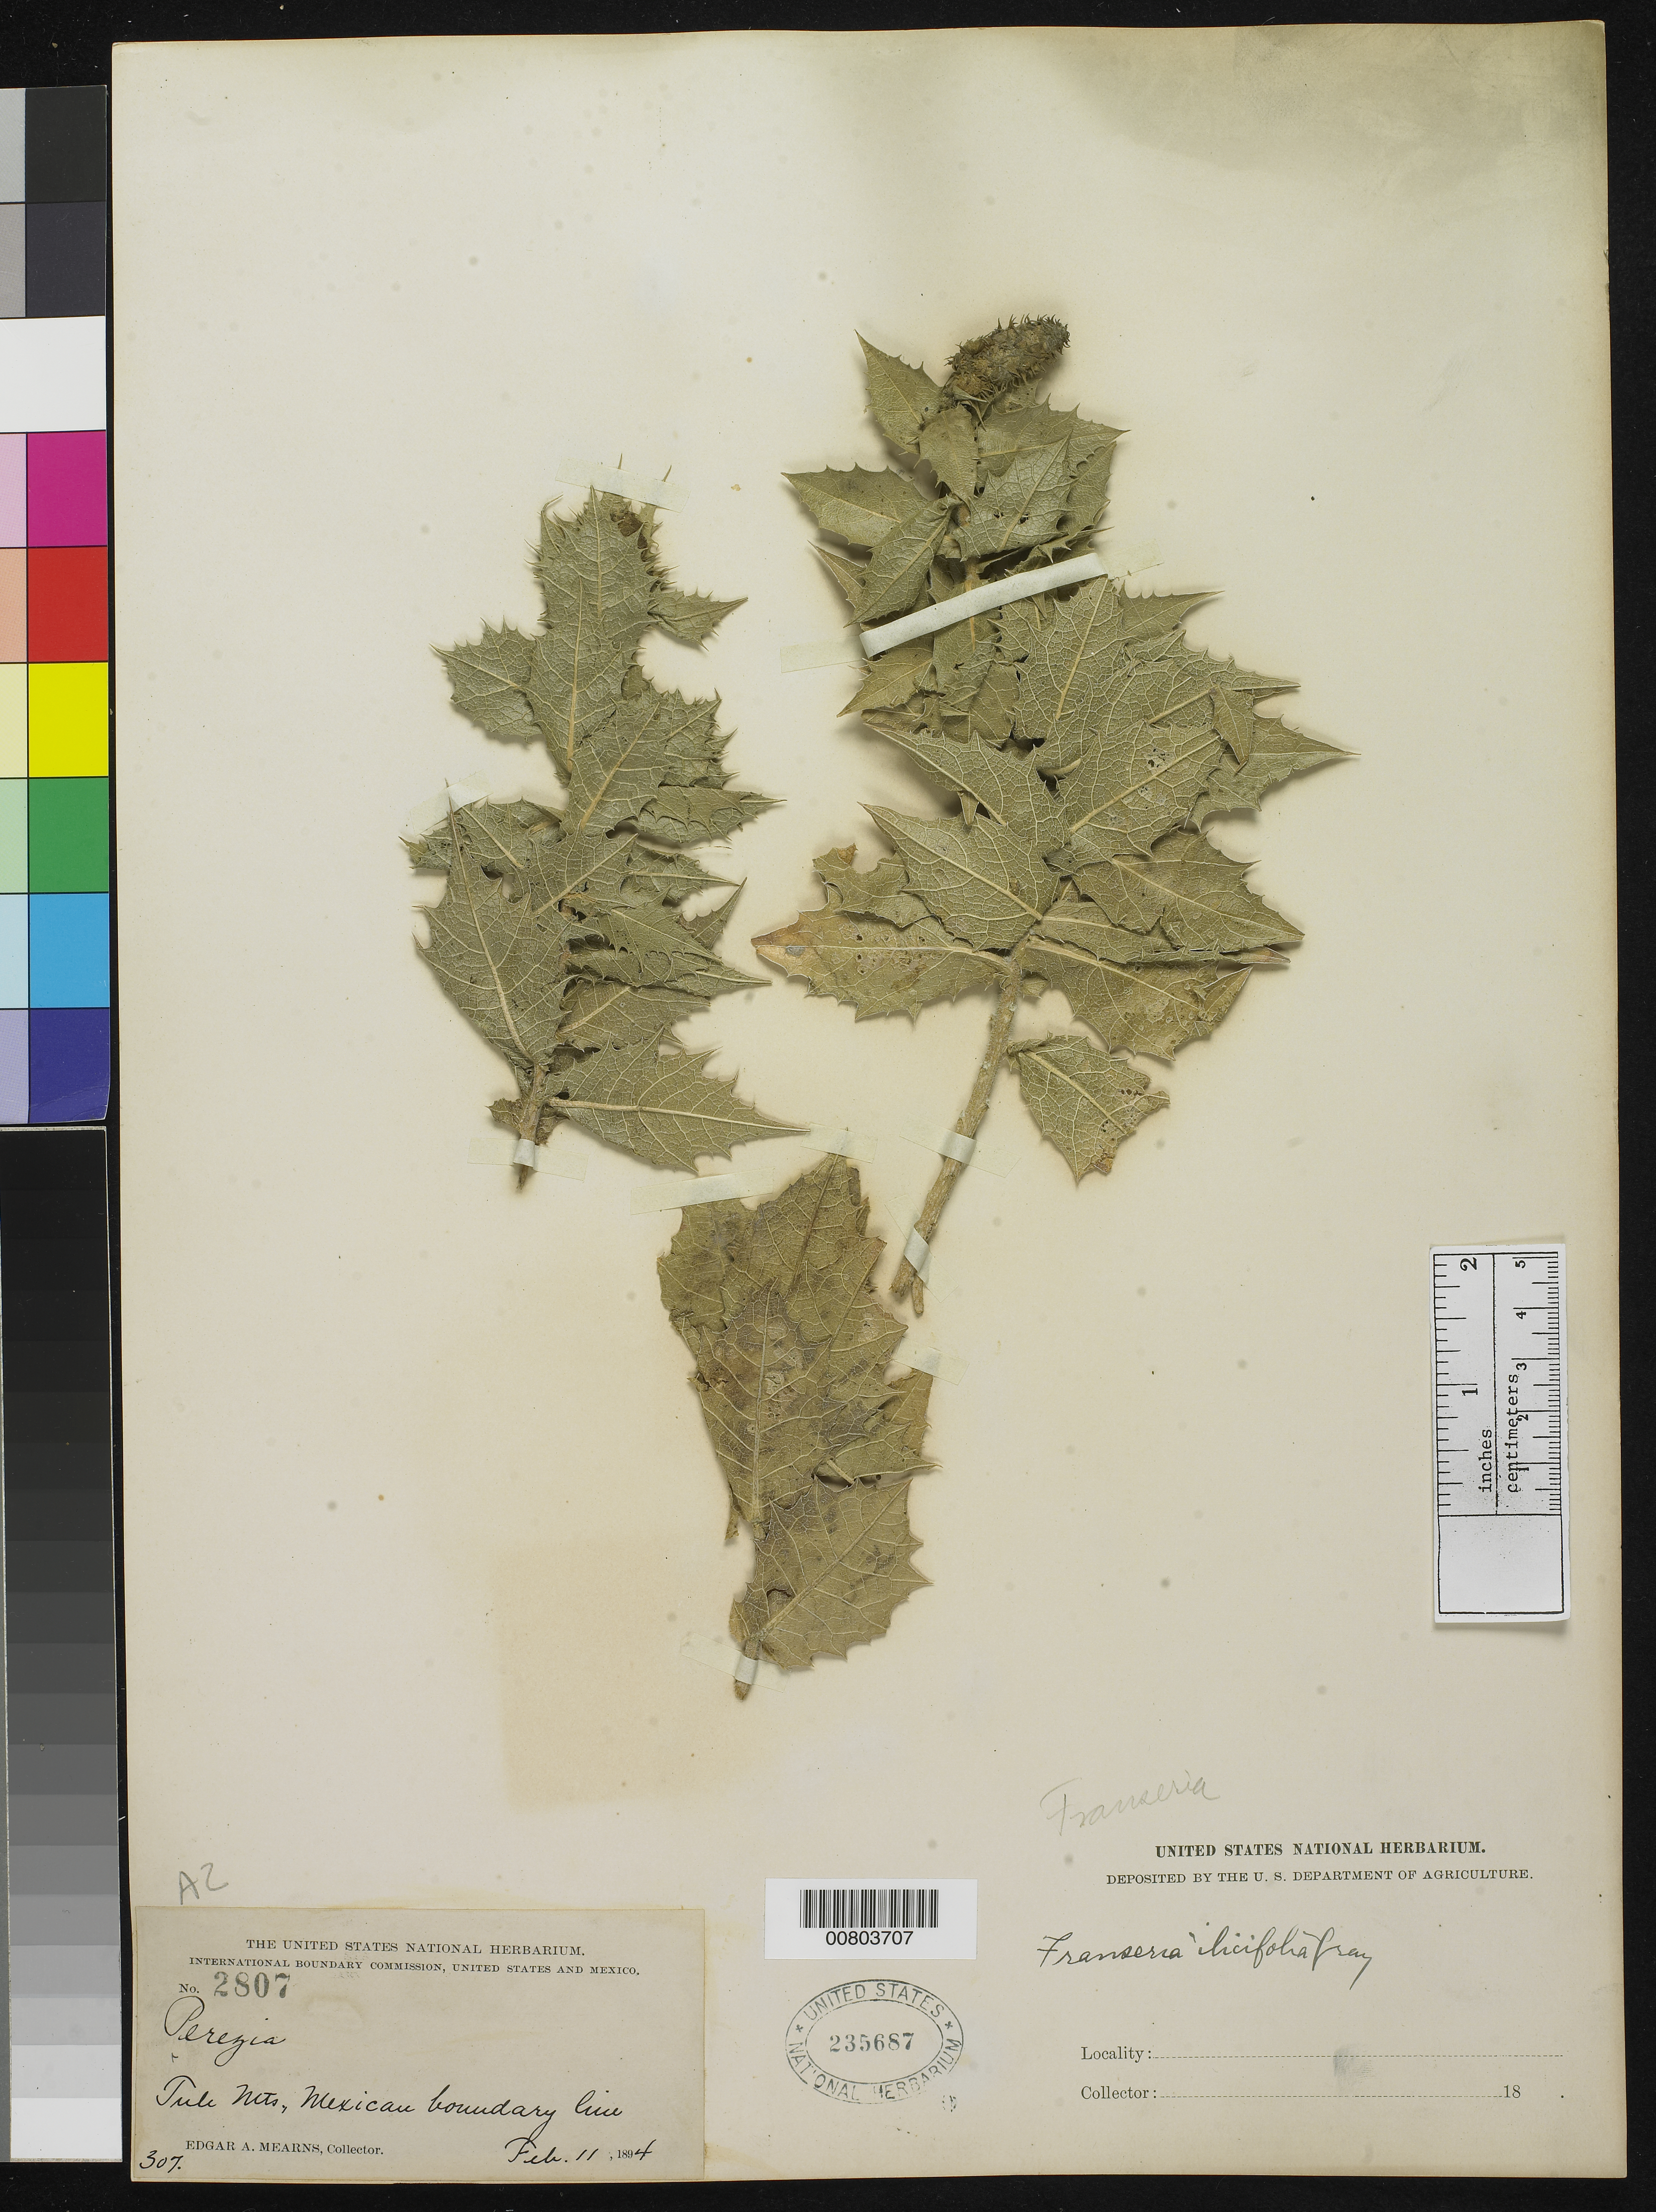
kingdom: Plantae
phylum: Tracheophyta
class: Magnoliopsida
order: Asterales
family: Asteraceae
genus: Franseria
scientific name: Franseria ilicifolia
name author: A. Gray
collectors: E. A. Mearns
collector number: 2807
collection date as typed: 11 Feb 1894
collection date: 1894-02-11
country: United States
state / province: Arizona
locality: Tule Mts., Mexican Boundary Line.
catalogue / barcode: US 235687